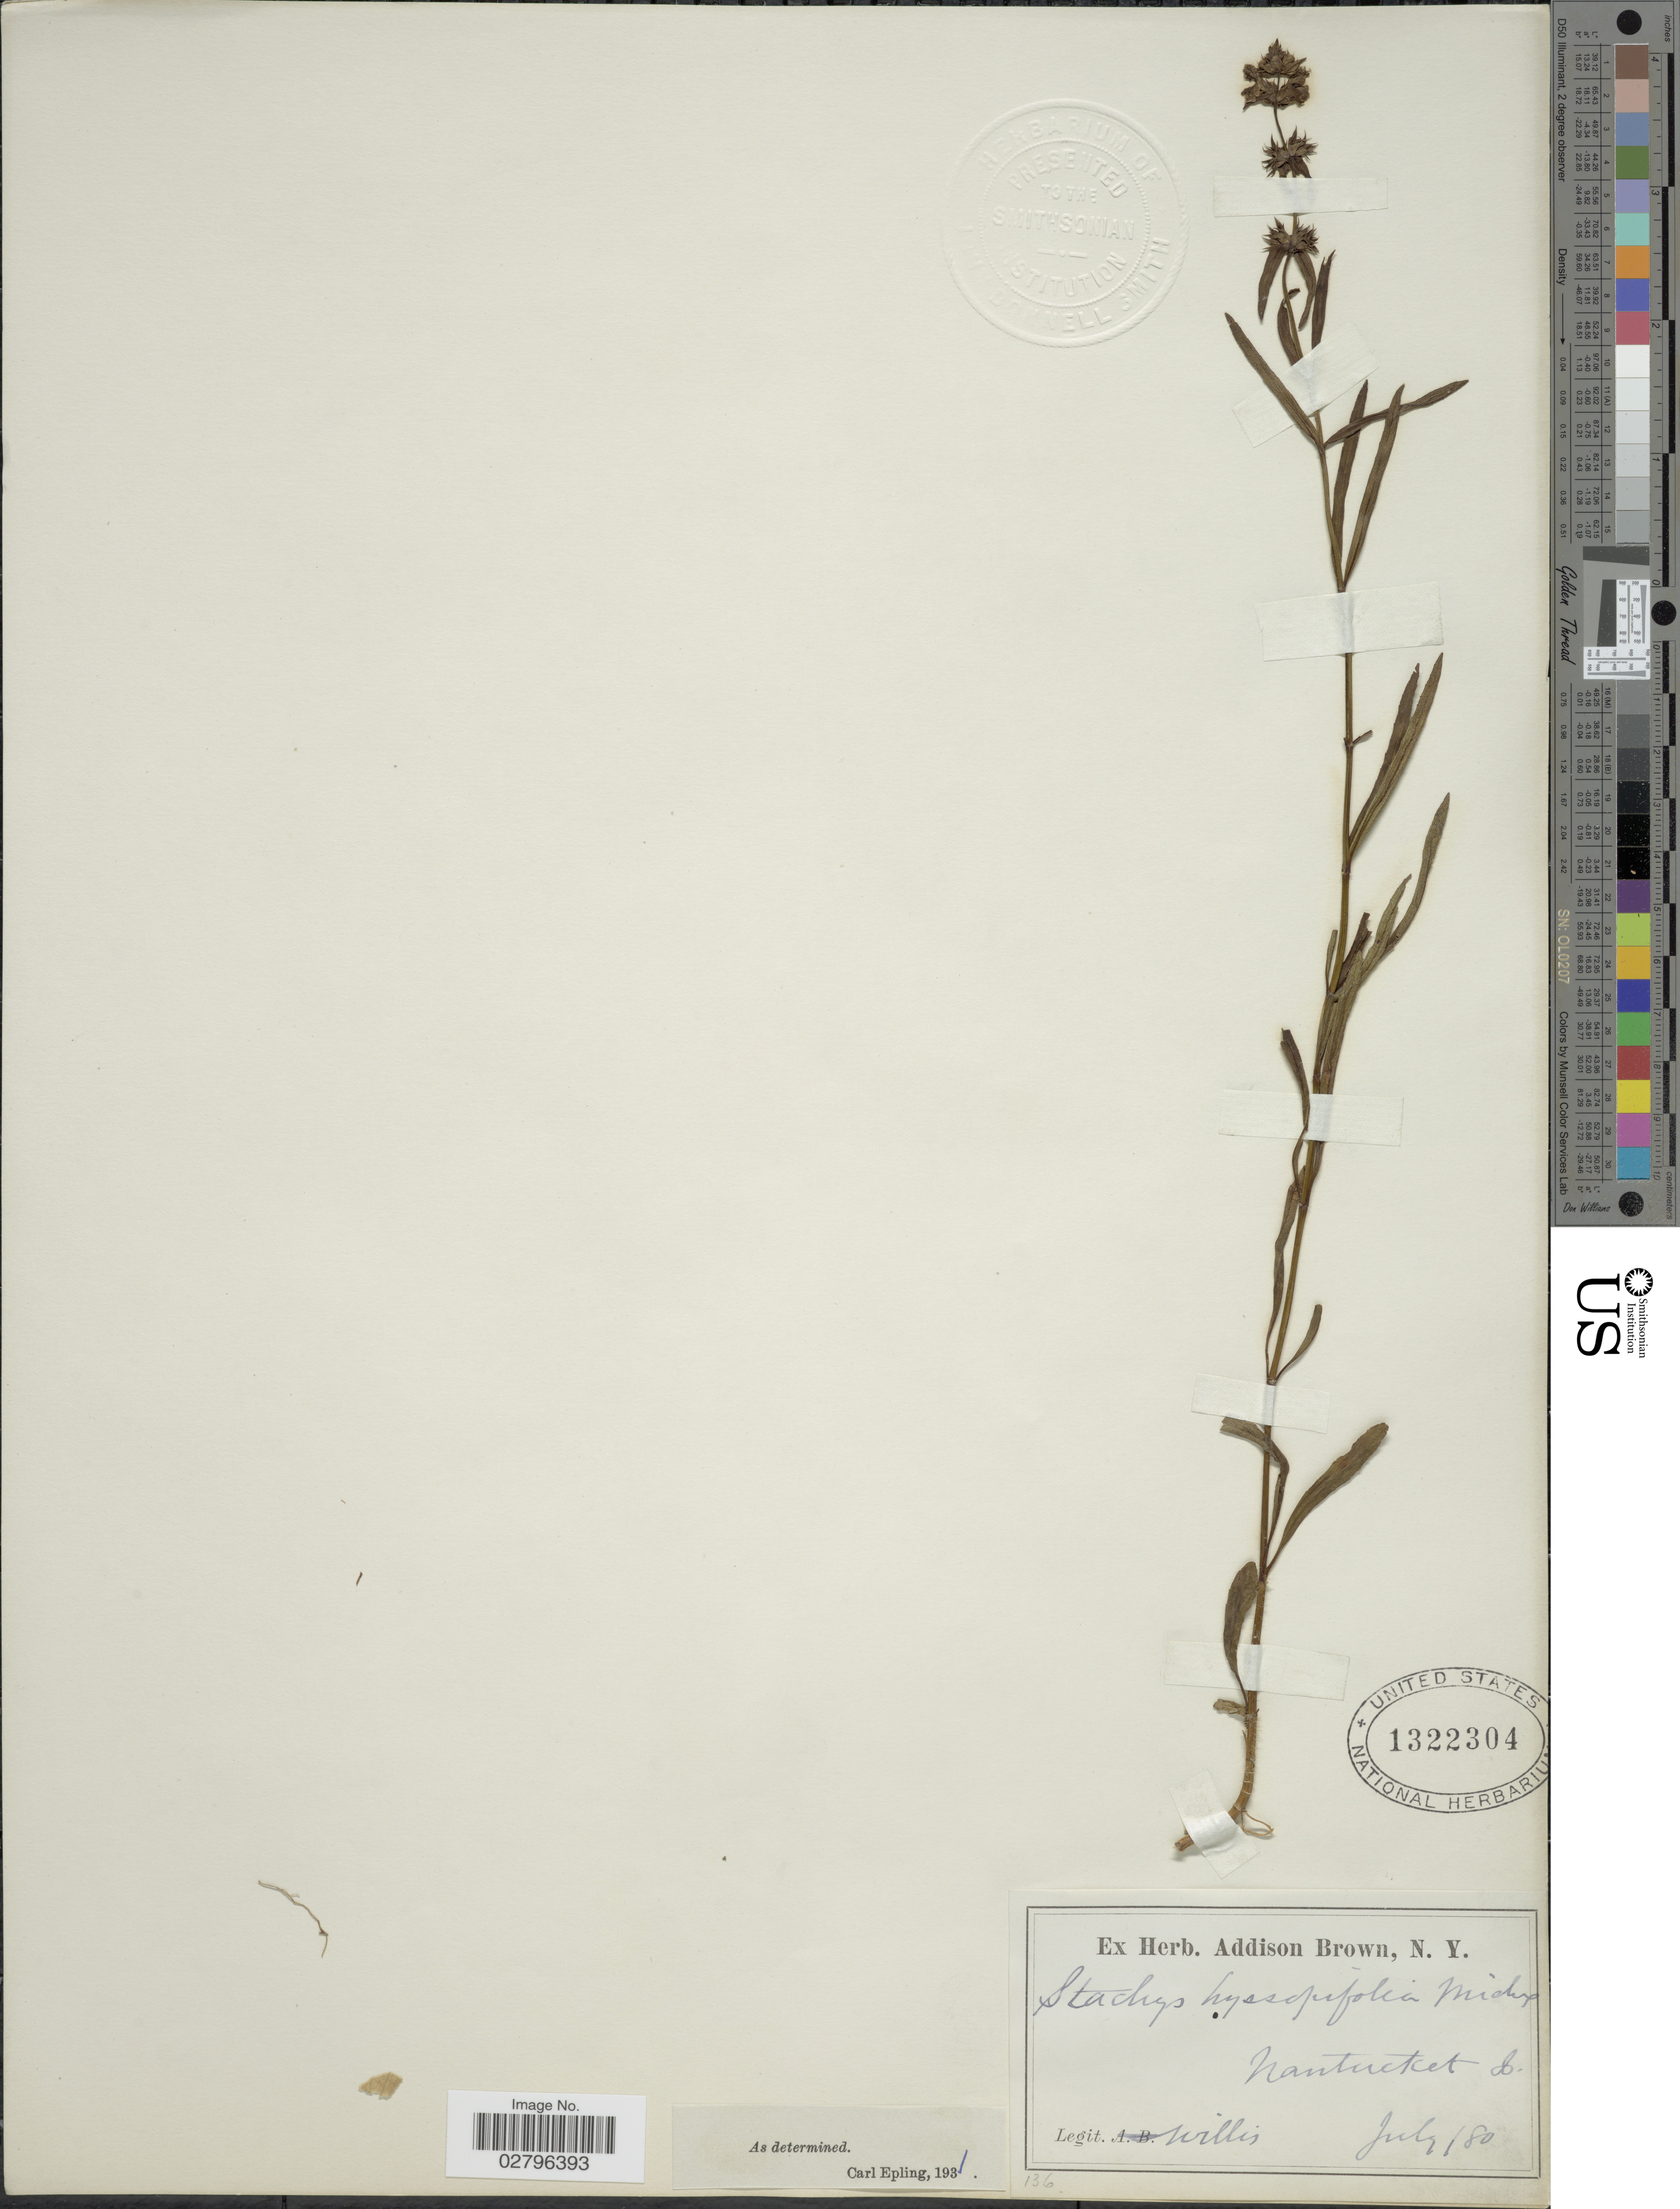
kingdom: Plantae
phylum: Tracheophyta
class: Magnoliopsida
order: Lamiales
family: Lamiaceae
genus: Stachys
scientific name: Stachys hyssopifolia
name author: Michx.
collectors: Willis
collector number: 136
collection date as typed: Transcribed d/m/y: /7/80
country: United States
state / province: New York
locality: Nantucket Is.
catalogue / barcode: US 1322304